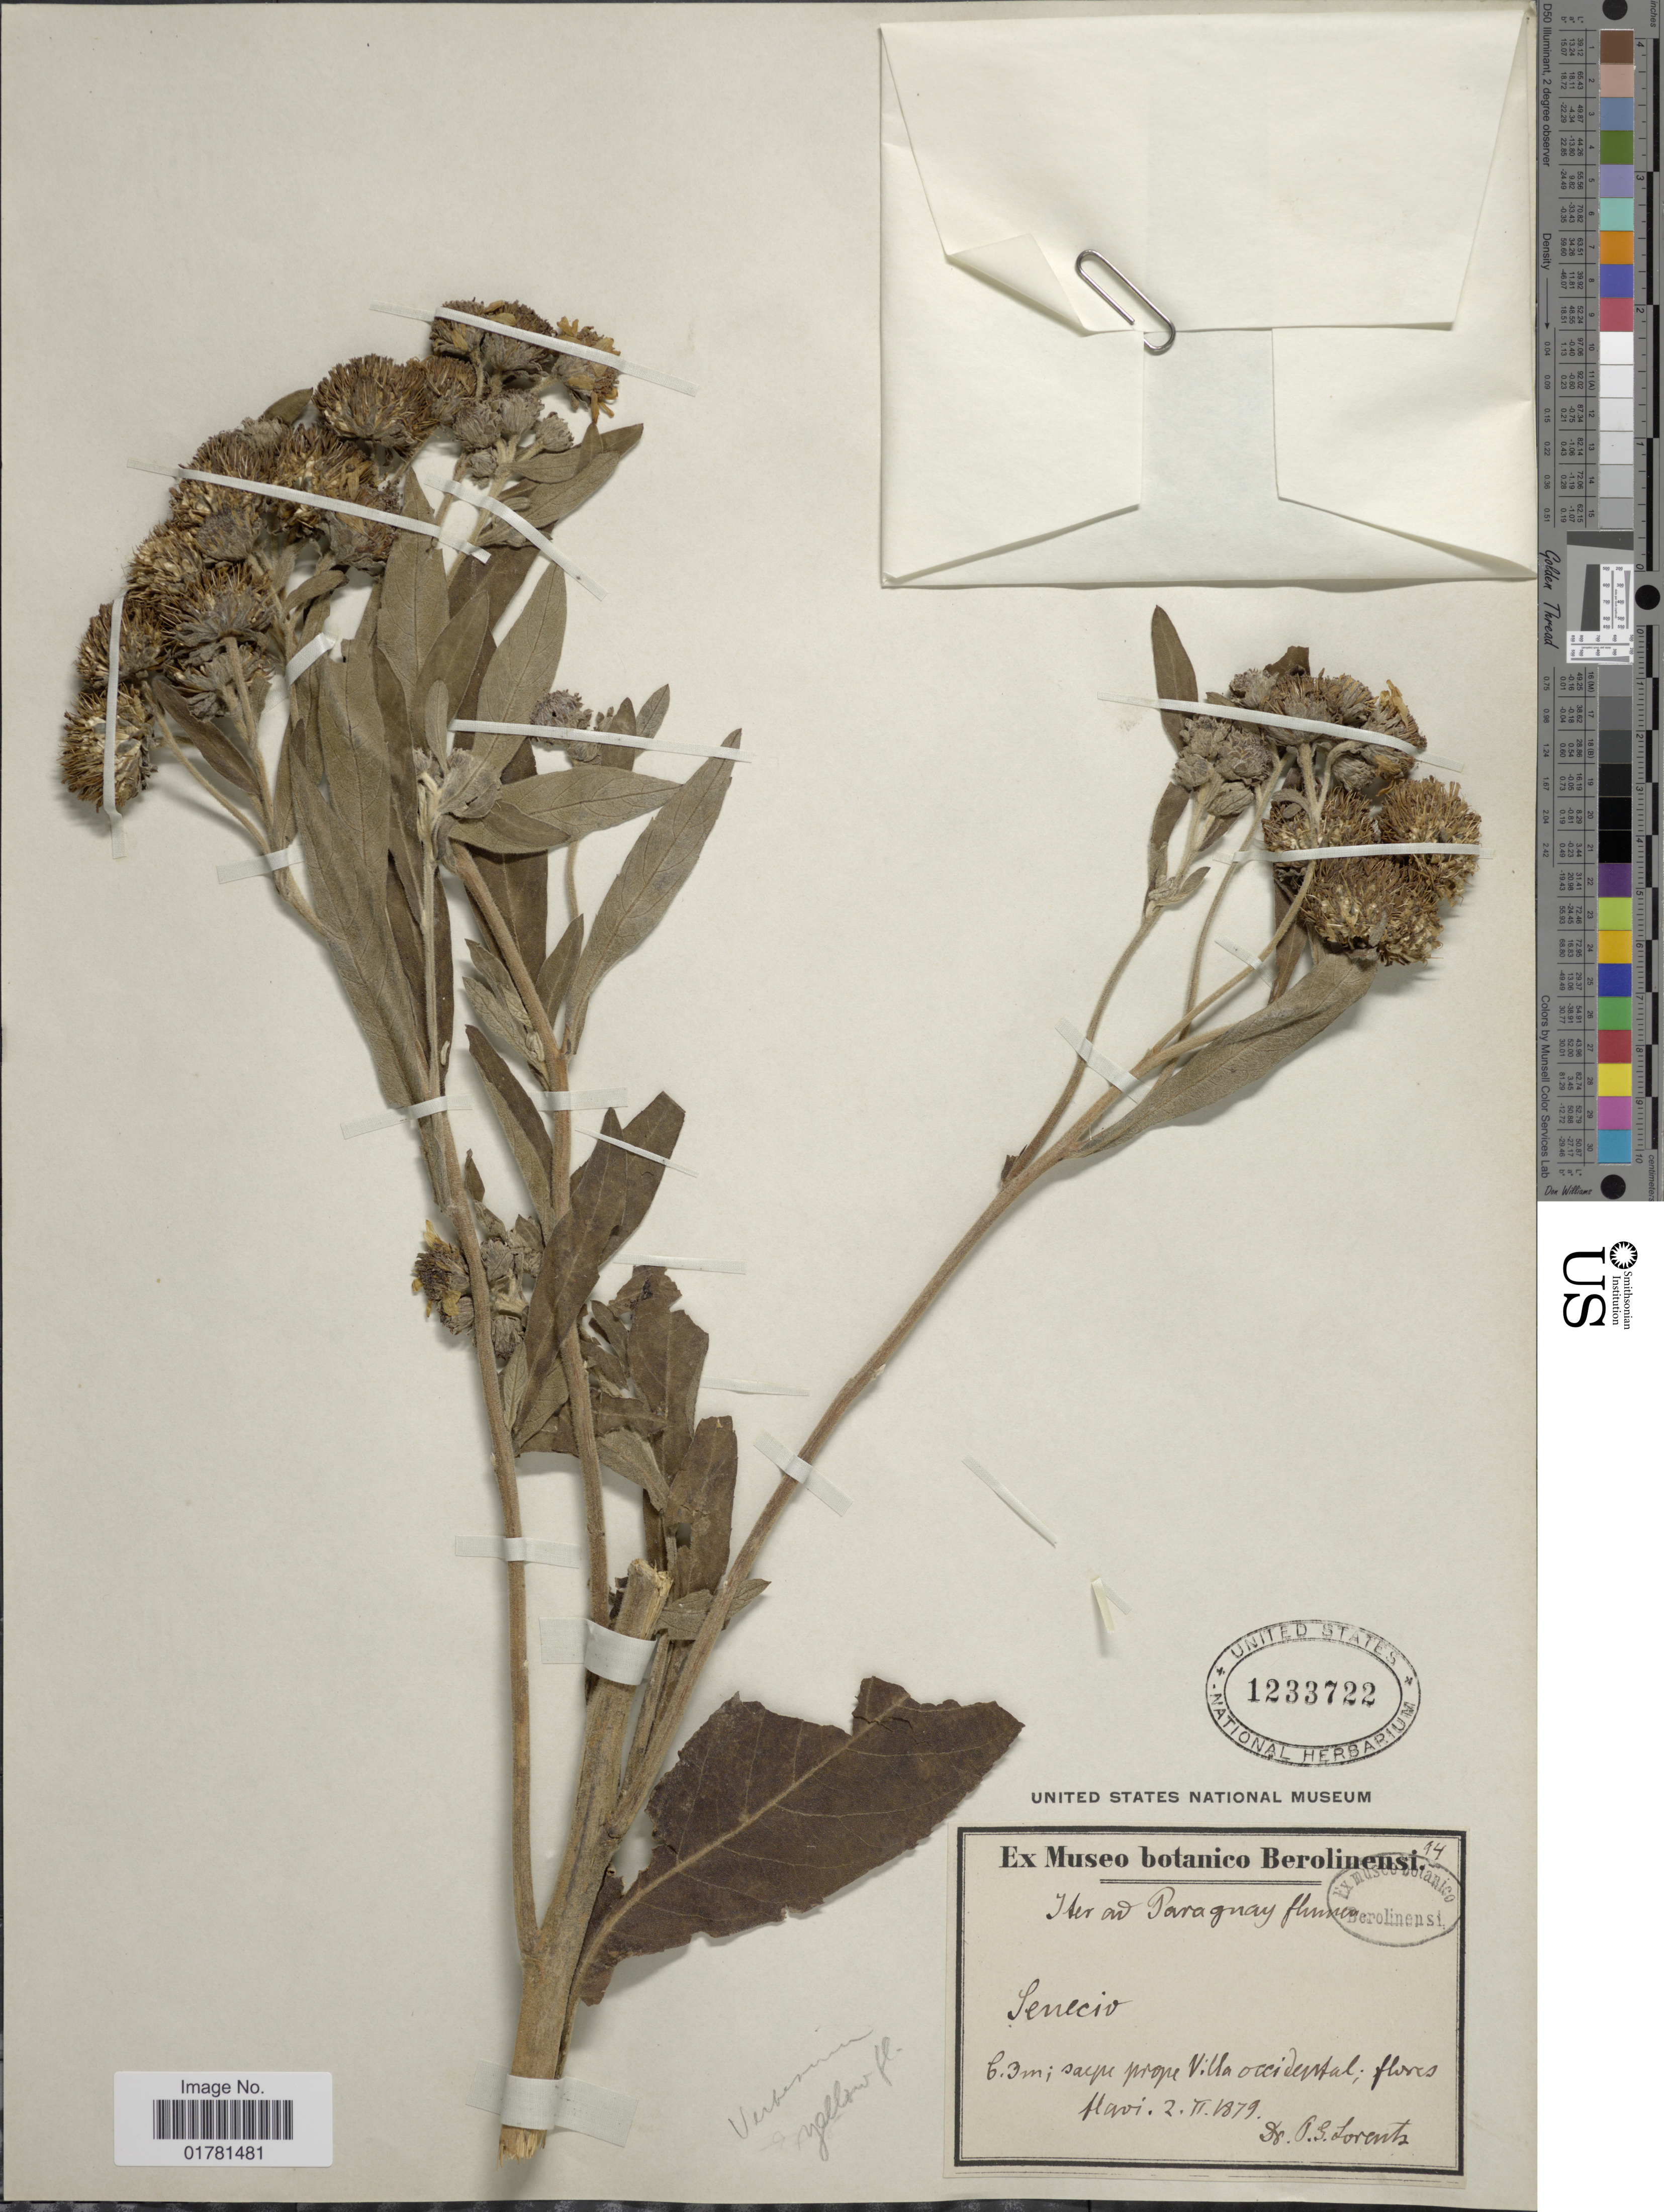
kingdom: Plantae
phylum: Tracheophyta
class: Magnoliopsida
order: Asterales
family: Asteraceae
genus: Verbesina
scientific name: Verbesina sp.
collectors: P. G. Lorentz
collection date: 1879-02-02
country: Paraguay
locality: Saepe prope Villa occidental.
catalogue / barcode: US 1233722